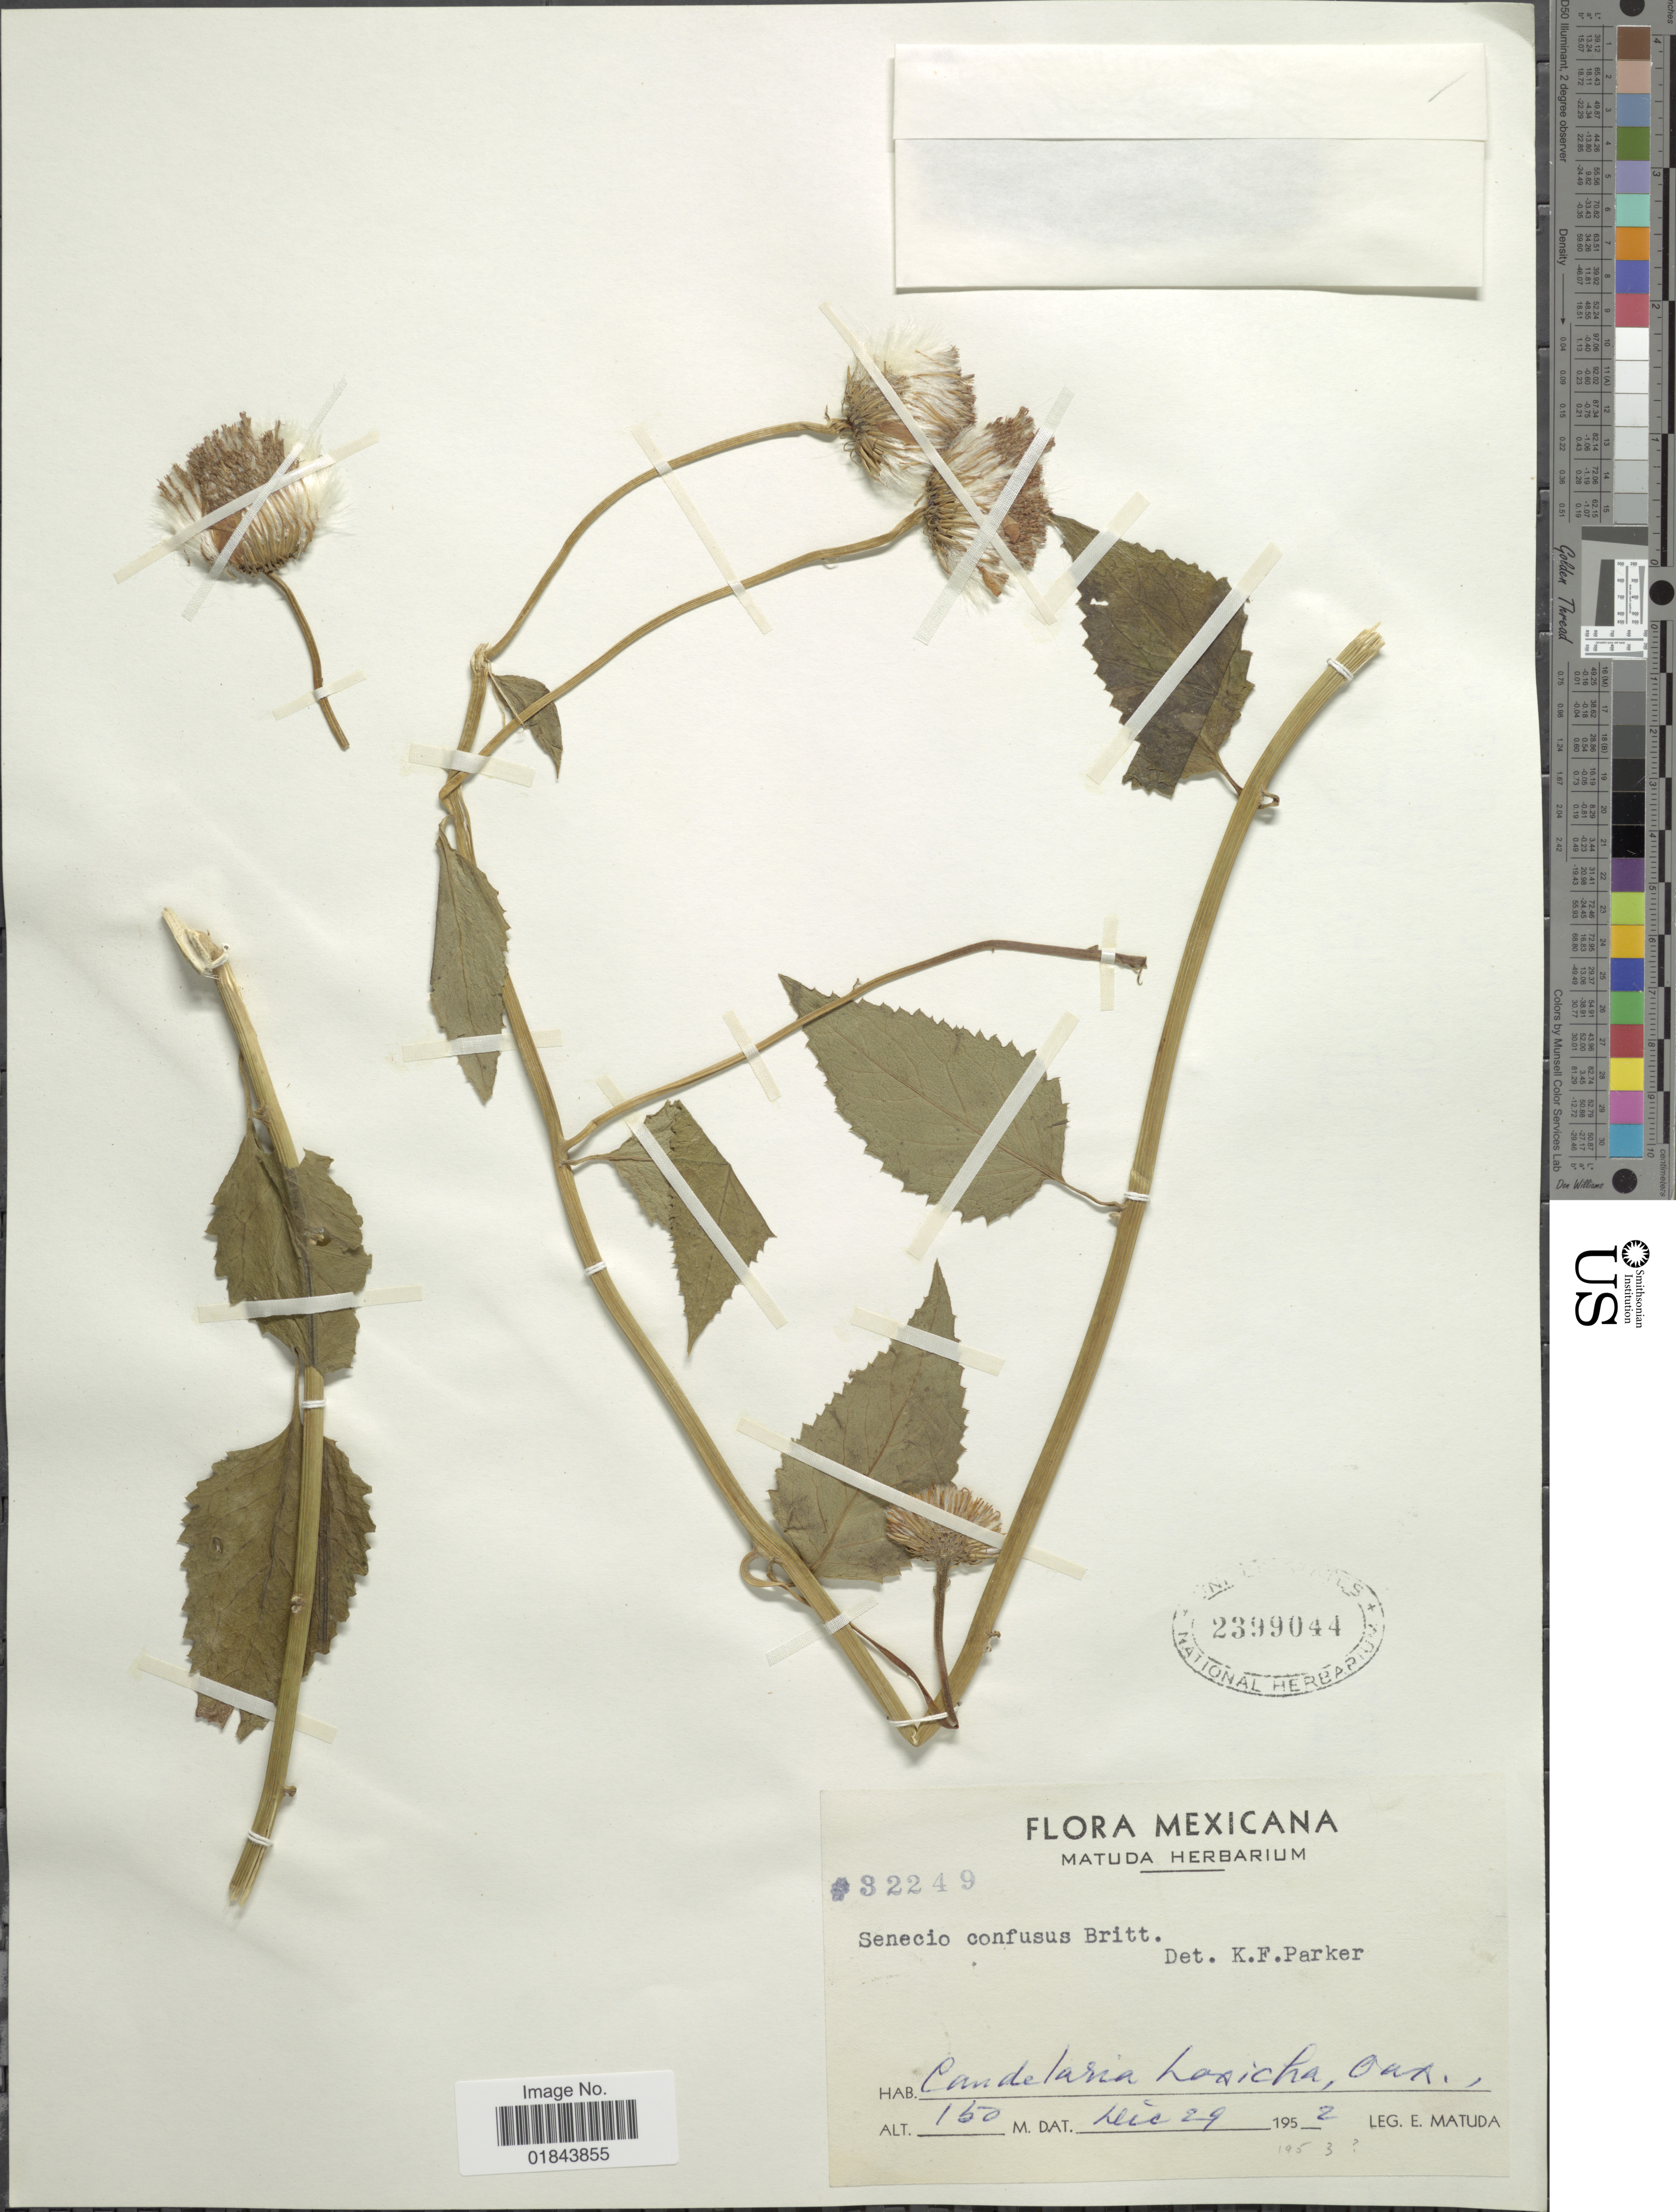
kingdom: Plantae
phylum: Tracheophyta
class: Magnoliopsida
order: Asterales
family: Asteraceae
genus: Pseudogynoxys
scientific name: Pseudogynoxys cummingii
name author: (Benth.) H. Rob. & Cuatrec.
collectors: E. Matuda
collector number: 32249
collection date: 1952-12-29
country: Mexico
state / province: Oaxaca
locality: Candelaria Loxicha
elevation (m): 150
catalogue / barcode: US 2399044